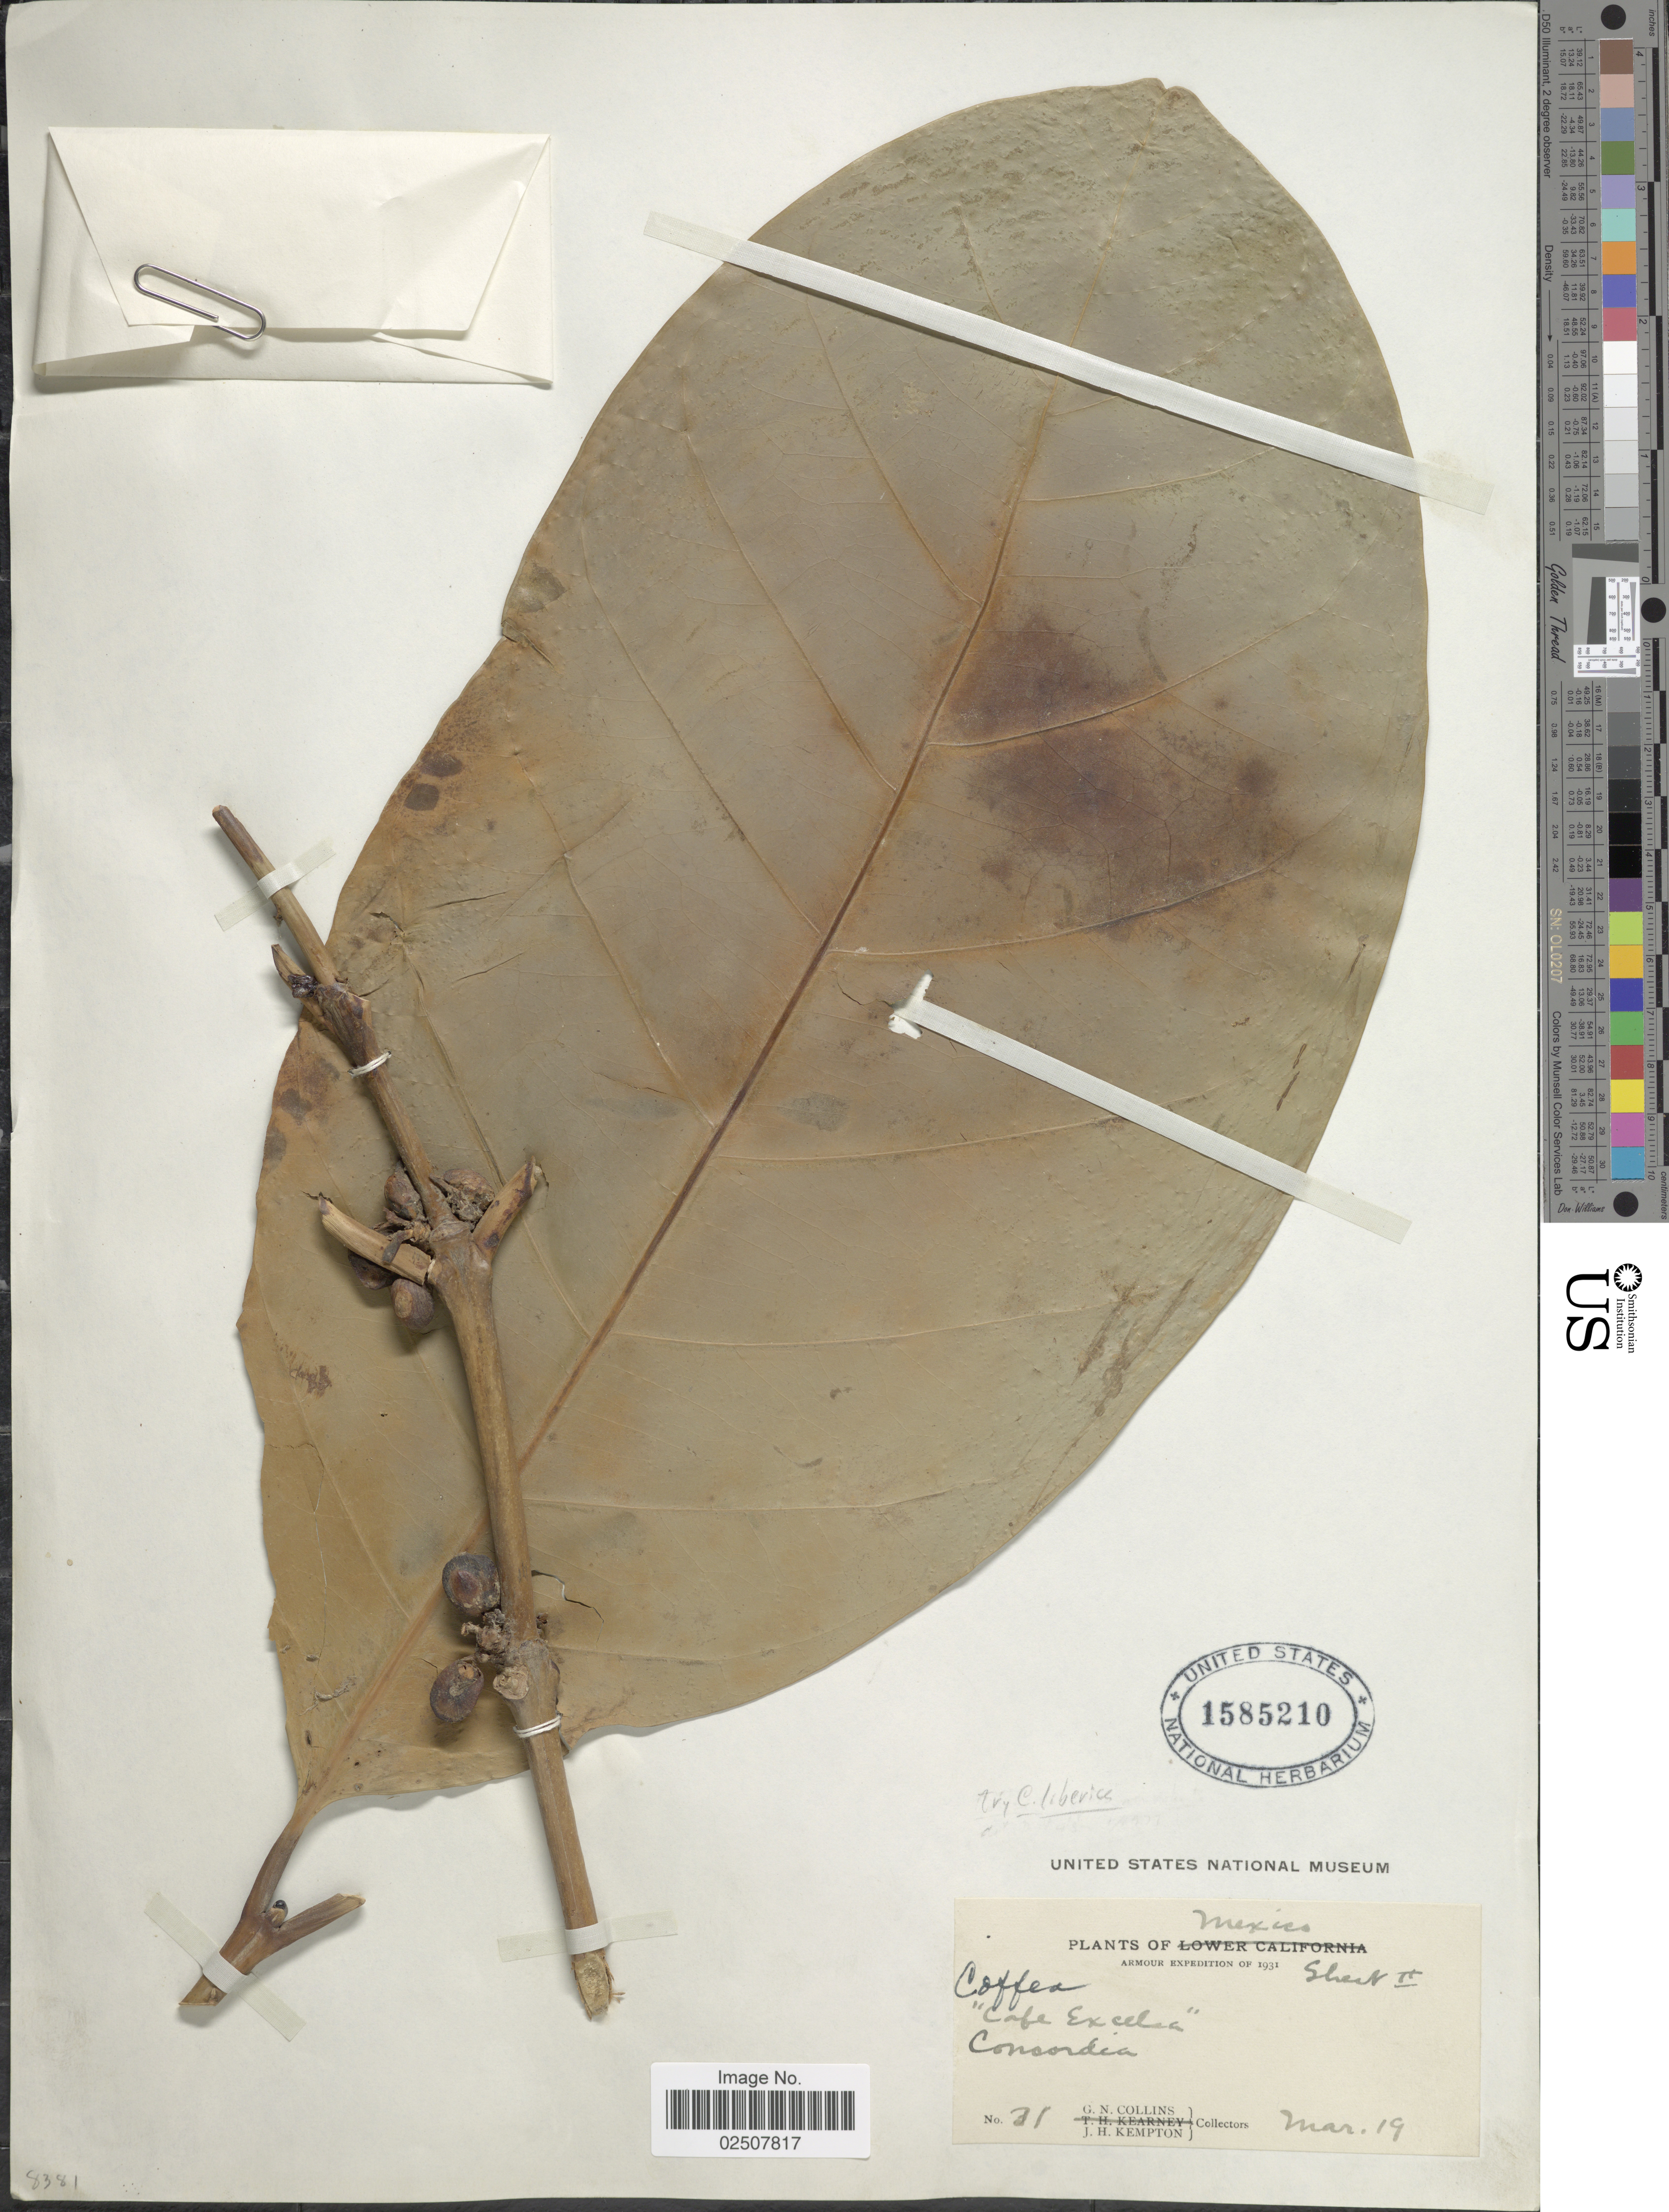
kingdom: Plantae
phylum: Tracheophyta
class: Magnoliopsida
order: Gentianales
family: Rubiaceae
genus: Coffea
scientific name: Coffea liberica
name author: Hiern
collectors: G. Collins & J. H. Kempton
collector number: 31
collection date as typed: Transcribed d/m/y: /3/19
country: Mexico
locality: Concordia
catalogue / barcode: US 1585210